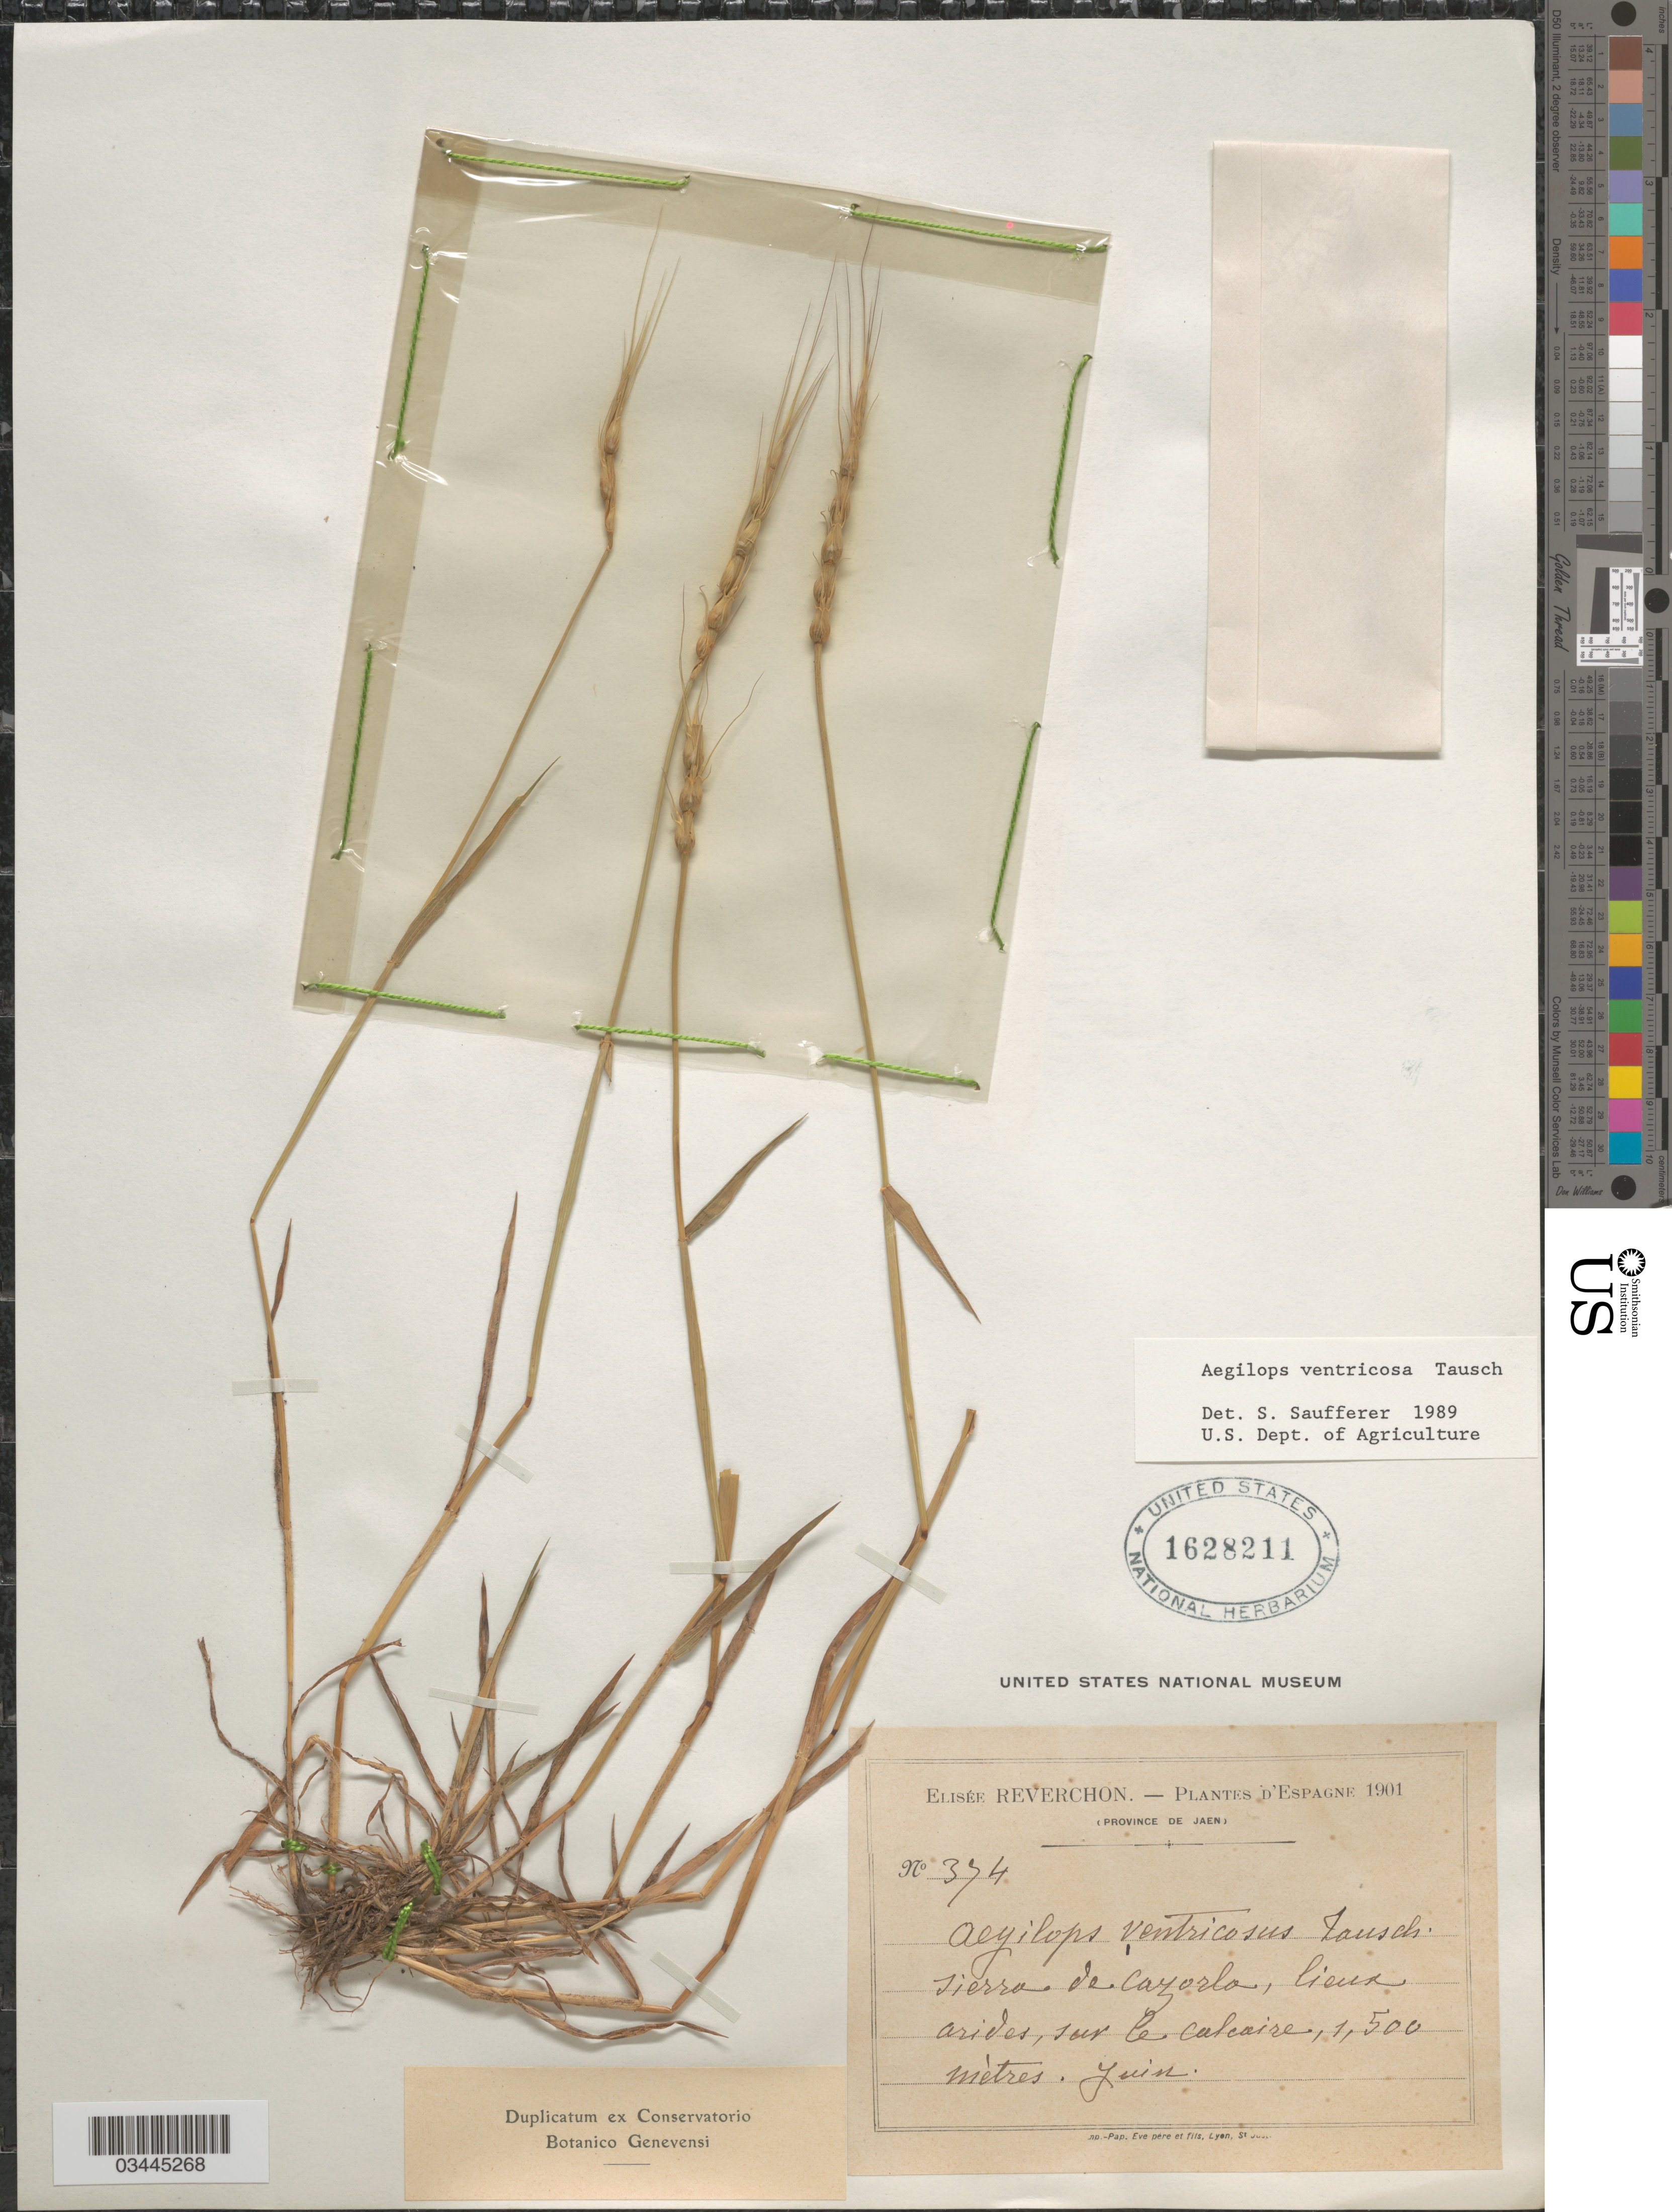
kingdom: Plantae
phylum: Tracheophyta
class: Liliopsida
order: Poales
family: Poaceae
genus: Aegilops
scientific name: Aegilops ventricosa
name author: Tausch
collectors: E. Reverchon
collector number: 374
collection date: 1901-06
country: Spain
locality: Province de Jaen. Sierra de Cazorla, lieux arides, sur le calcaire.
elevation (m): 1500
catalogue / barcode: US 1628211